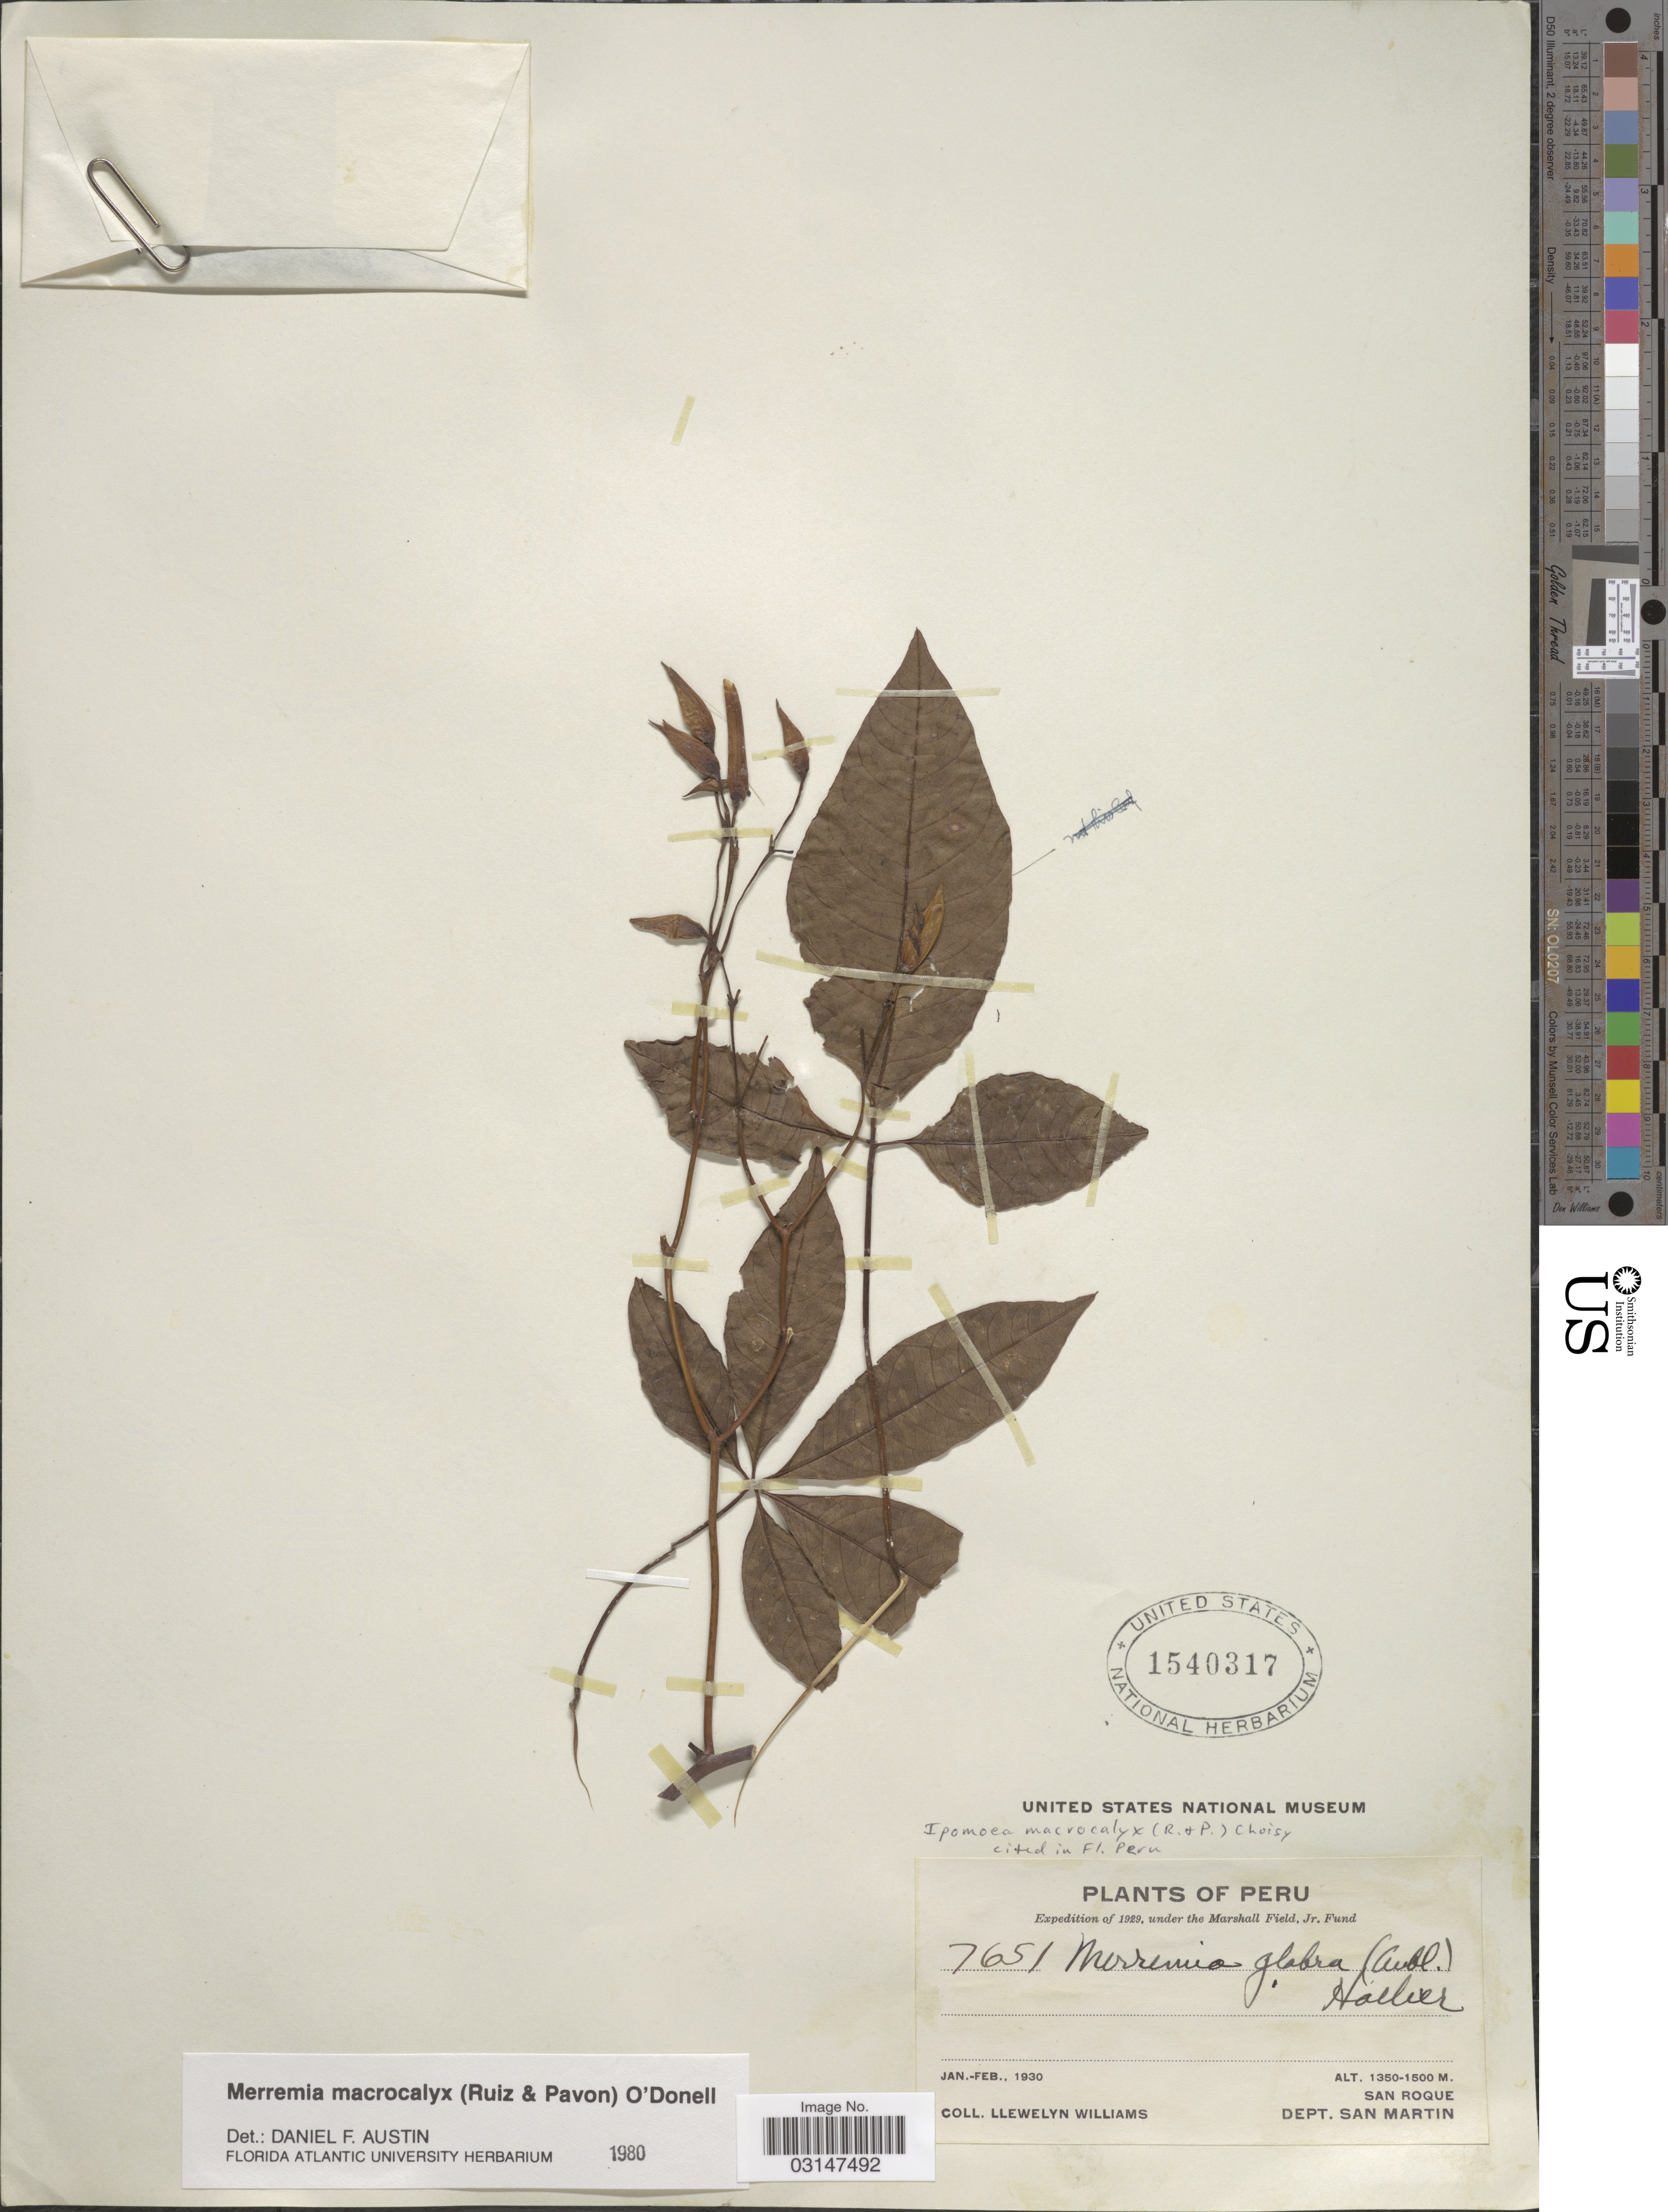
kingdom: Plantae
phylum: Tracheophyta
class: Magnoliopsida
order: Solanales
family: Convolvulaceae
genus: Distimake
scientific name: Distimake macrocalyx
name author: (Ruiz & Pav.) A. R. Simões & Staples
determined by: Strong, Mark T., (BOT), Smithsonian Institution - National Museum of Natural History (UNITED STATES)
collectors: Ll. Williams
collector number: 7651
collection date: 1930-01/1930-02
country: Peru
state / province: San Martín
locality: San Roque, Dept. San Martin.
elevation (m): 1350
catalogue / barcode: US 1540317